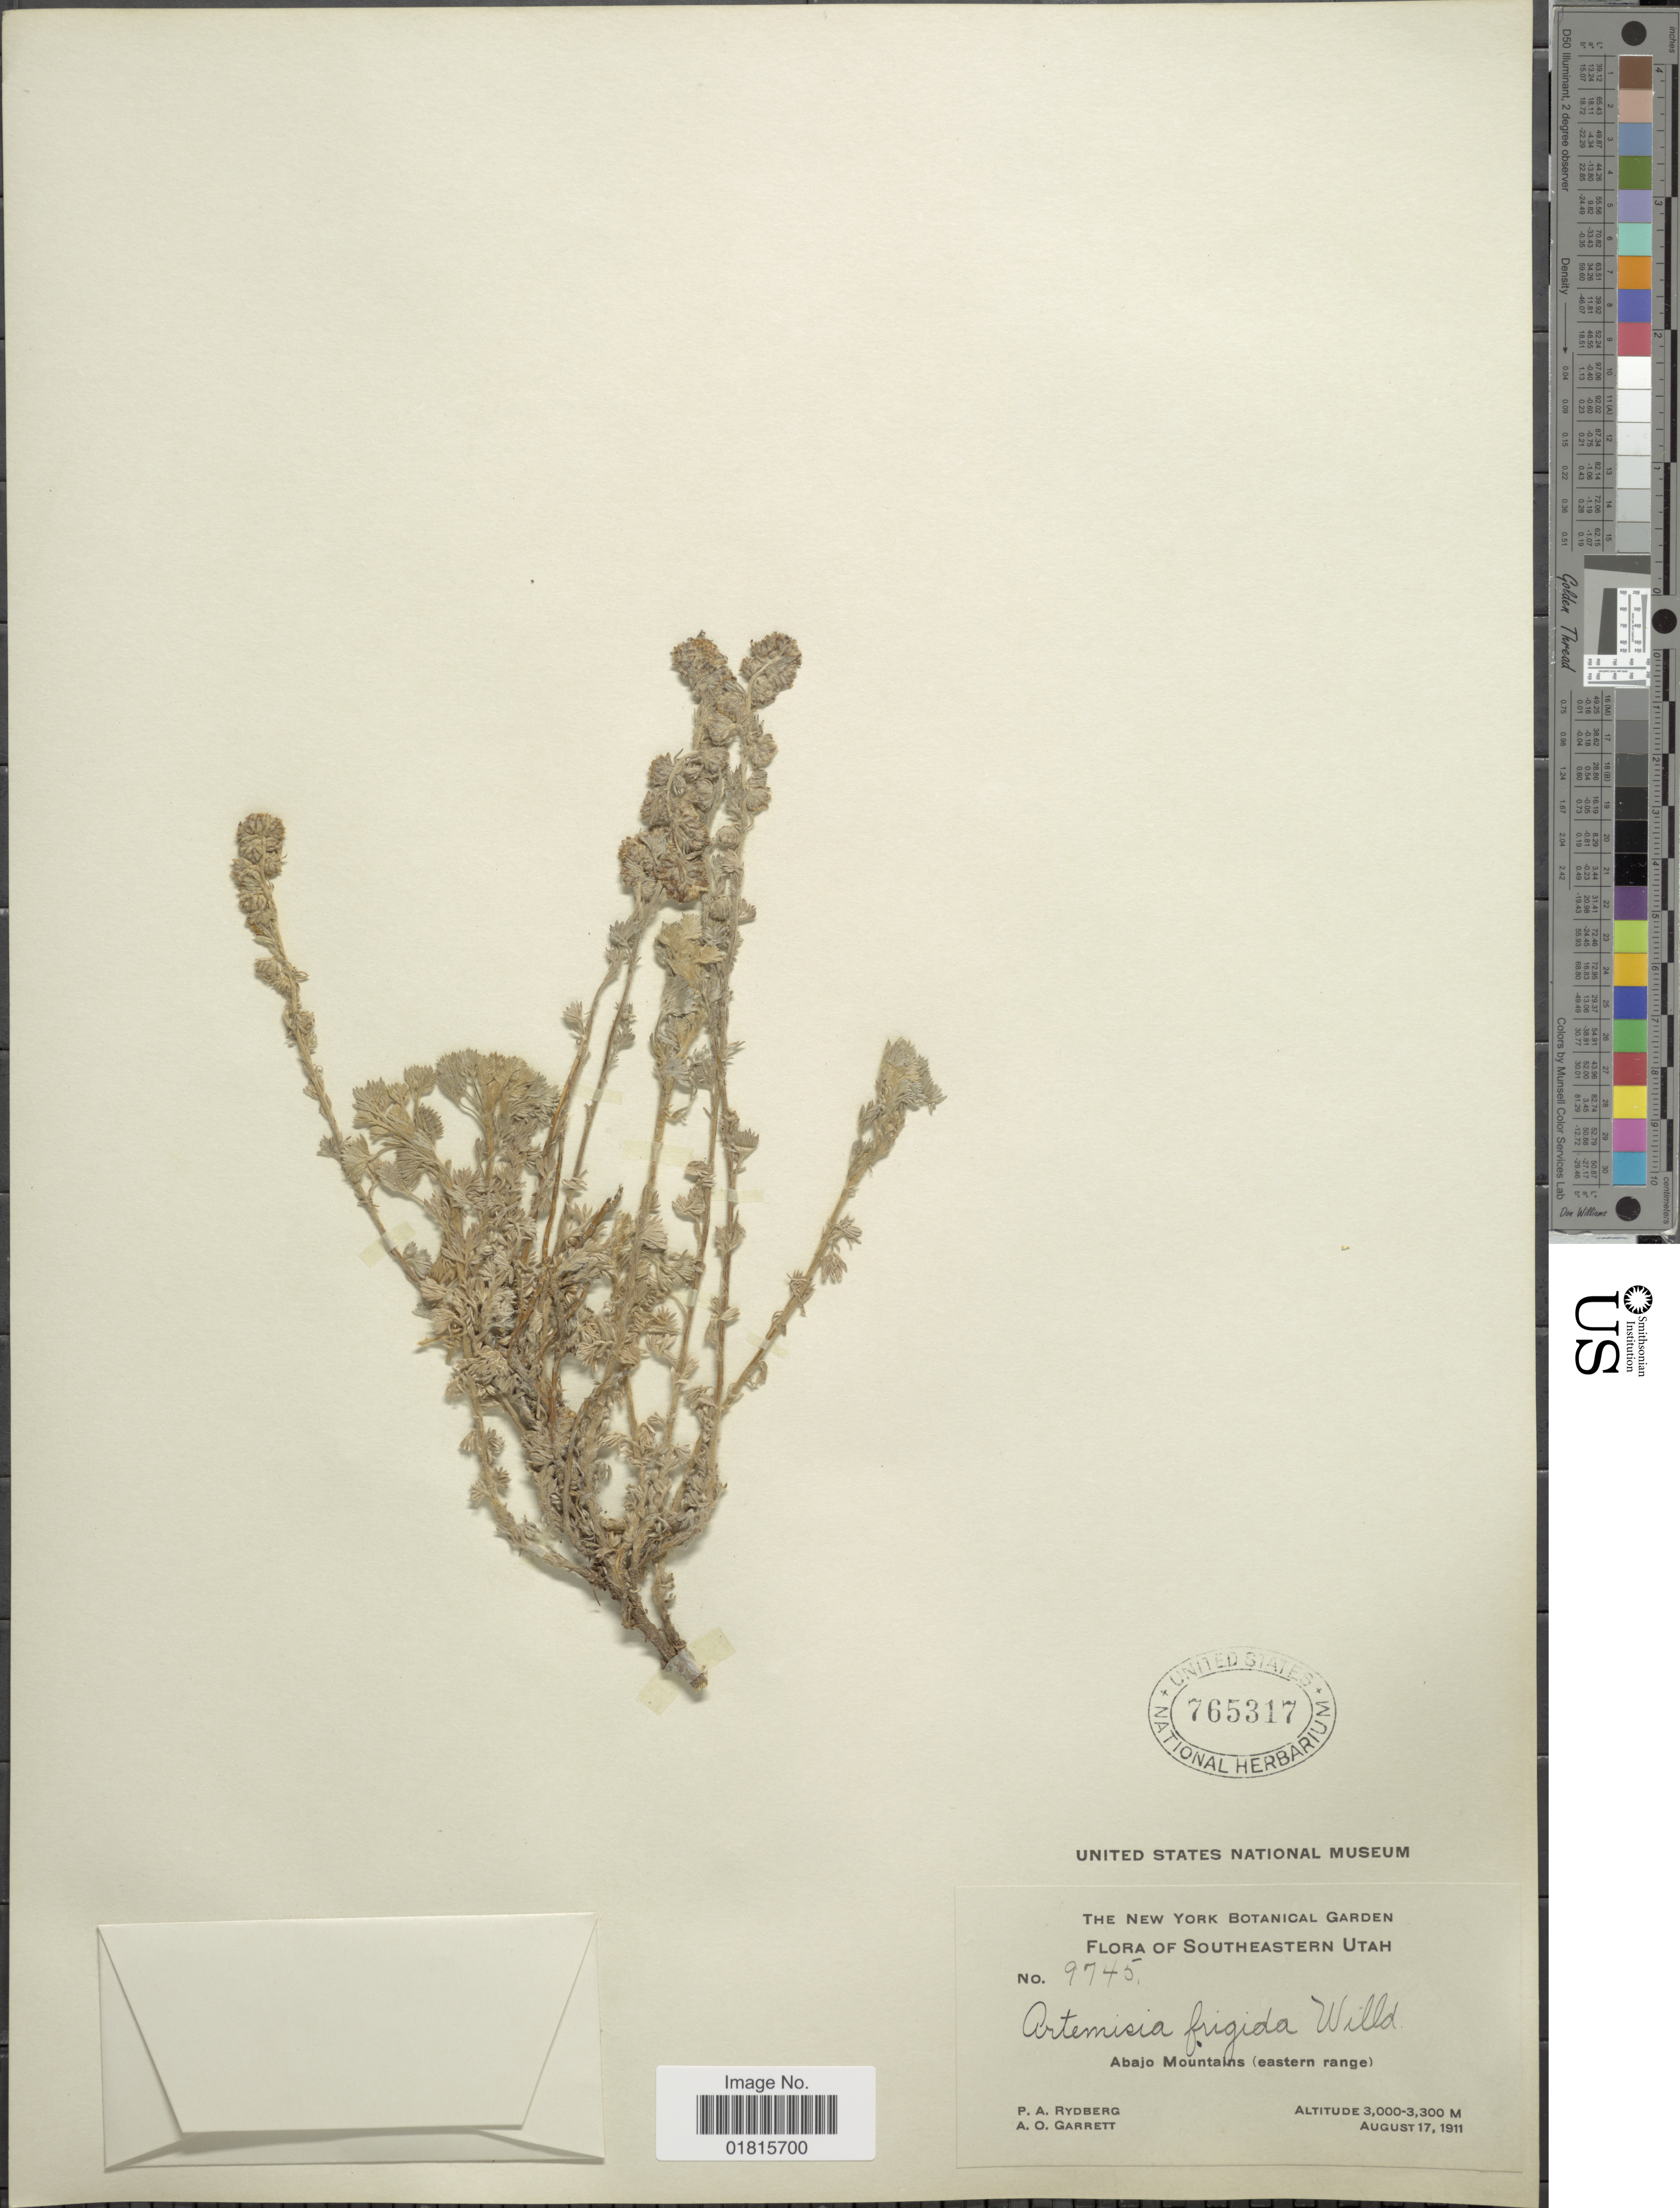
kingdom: Plantae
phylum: Tracheophyta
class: Magnoliopsida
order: Asterales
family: Asteraceae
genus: Artemisia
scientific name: Artemisia frigida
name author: Willd.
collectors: P. A. Rydberg & A. O. Garrett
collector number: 9745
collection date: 1911-08-17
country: United States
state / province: Utah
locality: Southeastern Utah, Abajo Mountains (eastern range)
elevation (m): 3000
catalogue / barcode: US 765317